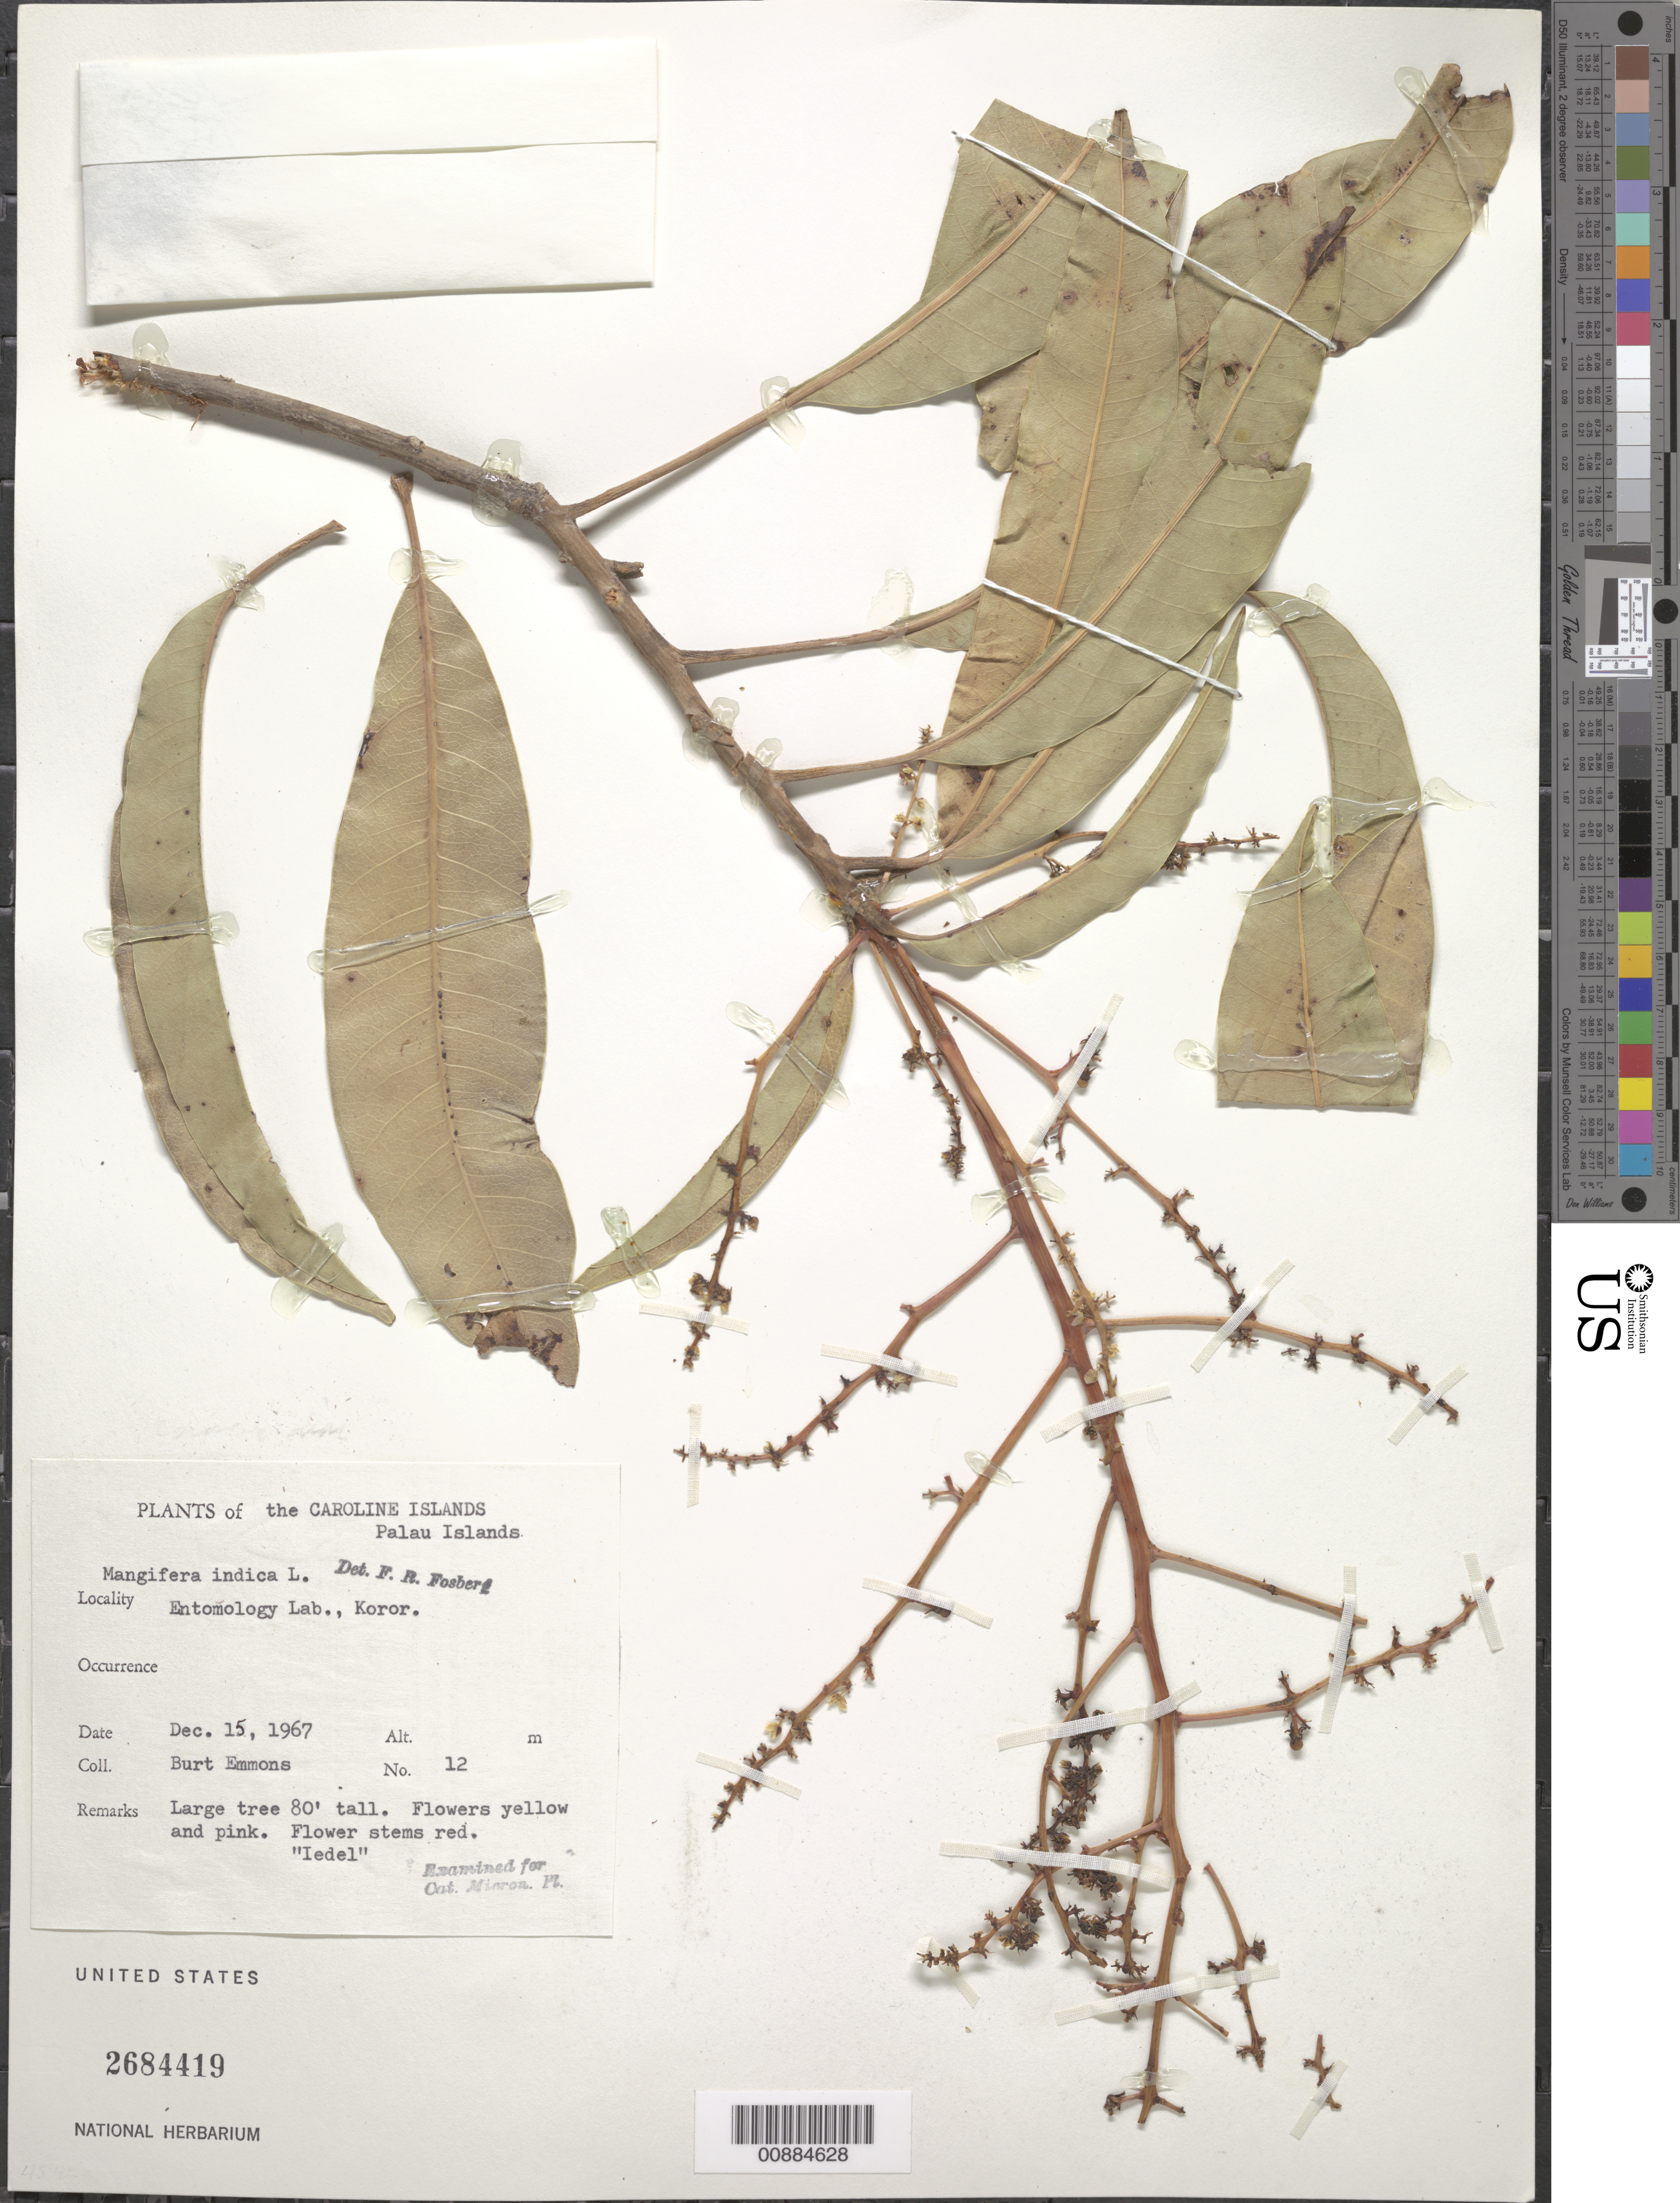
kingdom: Plantae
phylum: Tracheophyta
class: Magnoliopsida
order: Sapindales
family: Anacardiaceae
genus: Mangifera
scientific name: Mangifera indica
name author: L.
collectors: B. Emmons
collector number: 12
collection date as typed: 15 Dec 1967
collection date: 1967-12-15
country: Palau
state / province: Koror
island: Oreor (Koror)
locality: Koror, Entomology lab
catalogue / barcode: US 2684419